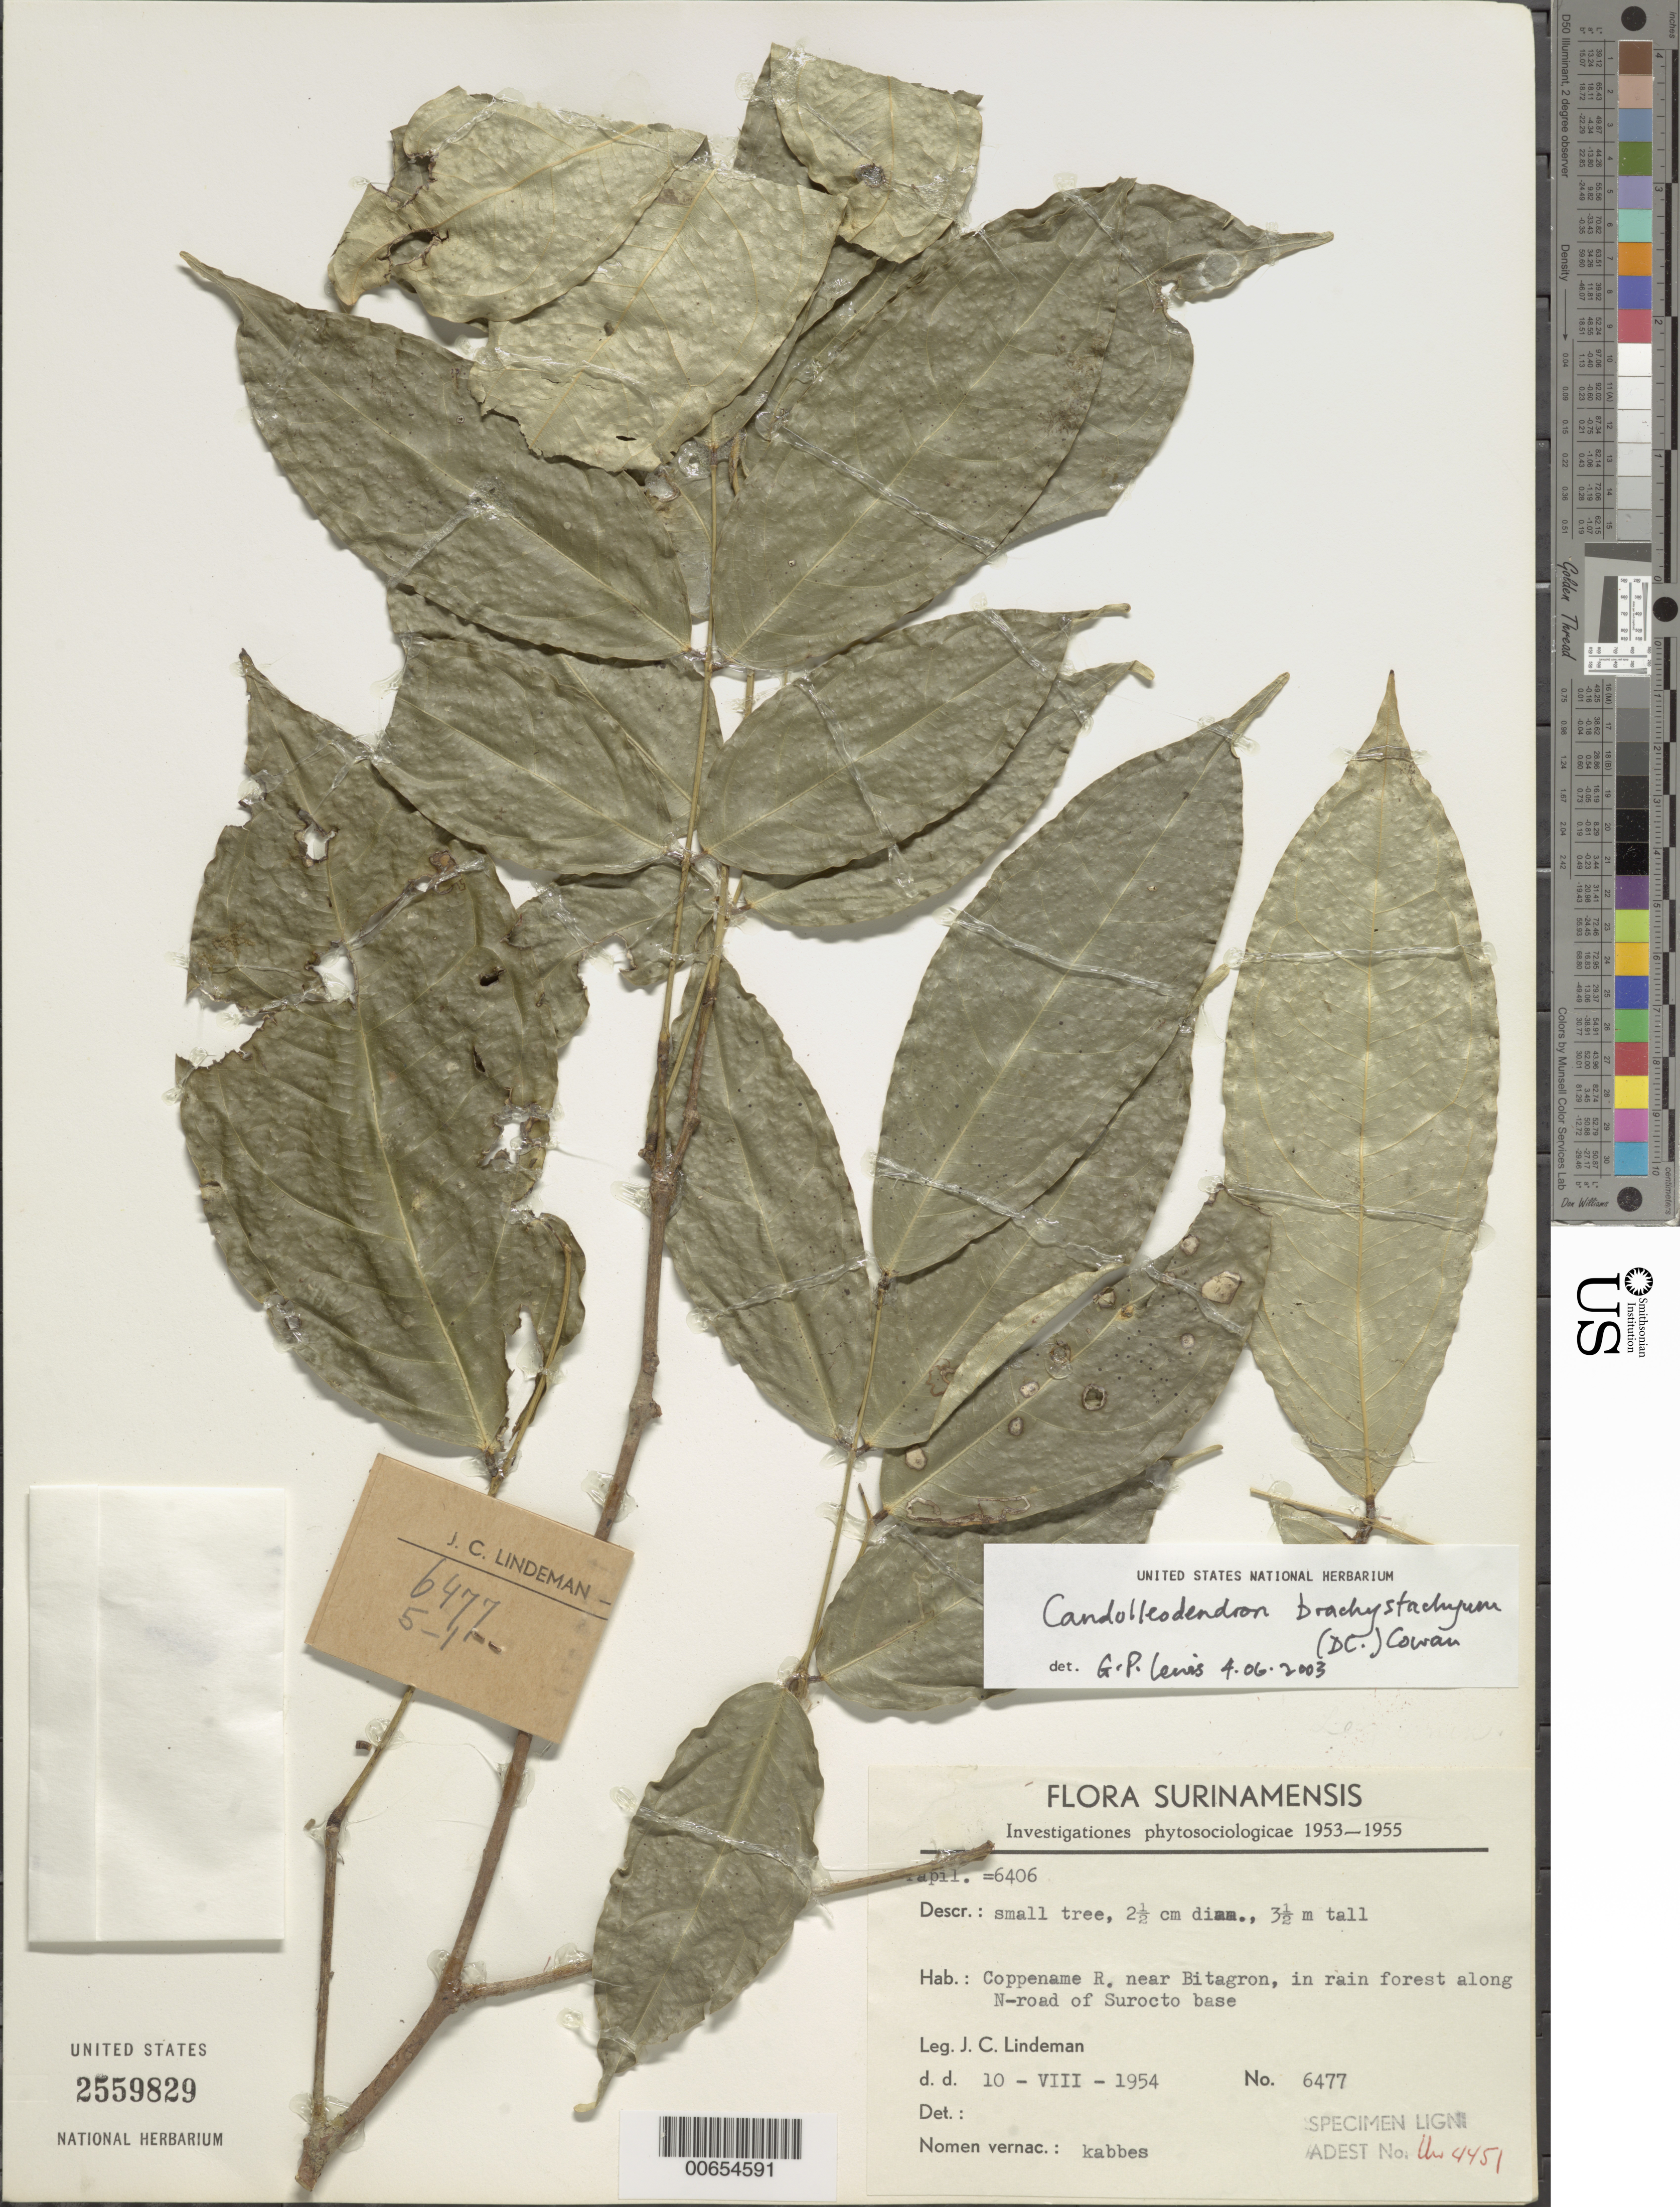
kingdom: Plantae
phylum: Tracheophyta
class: Magnoliopsida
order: Fabales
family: Fabaceae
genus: Candolleodendron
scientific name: Candolleodendron brachystachyum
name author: (DC.) R.S. Cowan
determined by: Lewis, Gwilym P.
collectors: J. C. Lindeman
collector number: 6477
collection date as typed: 10-Aug-54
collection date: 1954-08-10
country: Suriname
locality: Upper Coppename R., near Bitagron, along N-road of Surocto base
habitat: Rainforest along road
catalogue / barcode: US 2559829